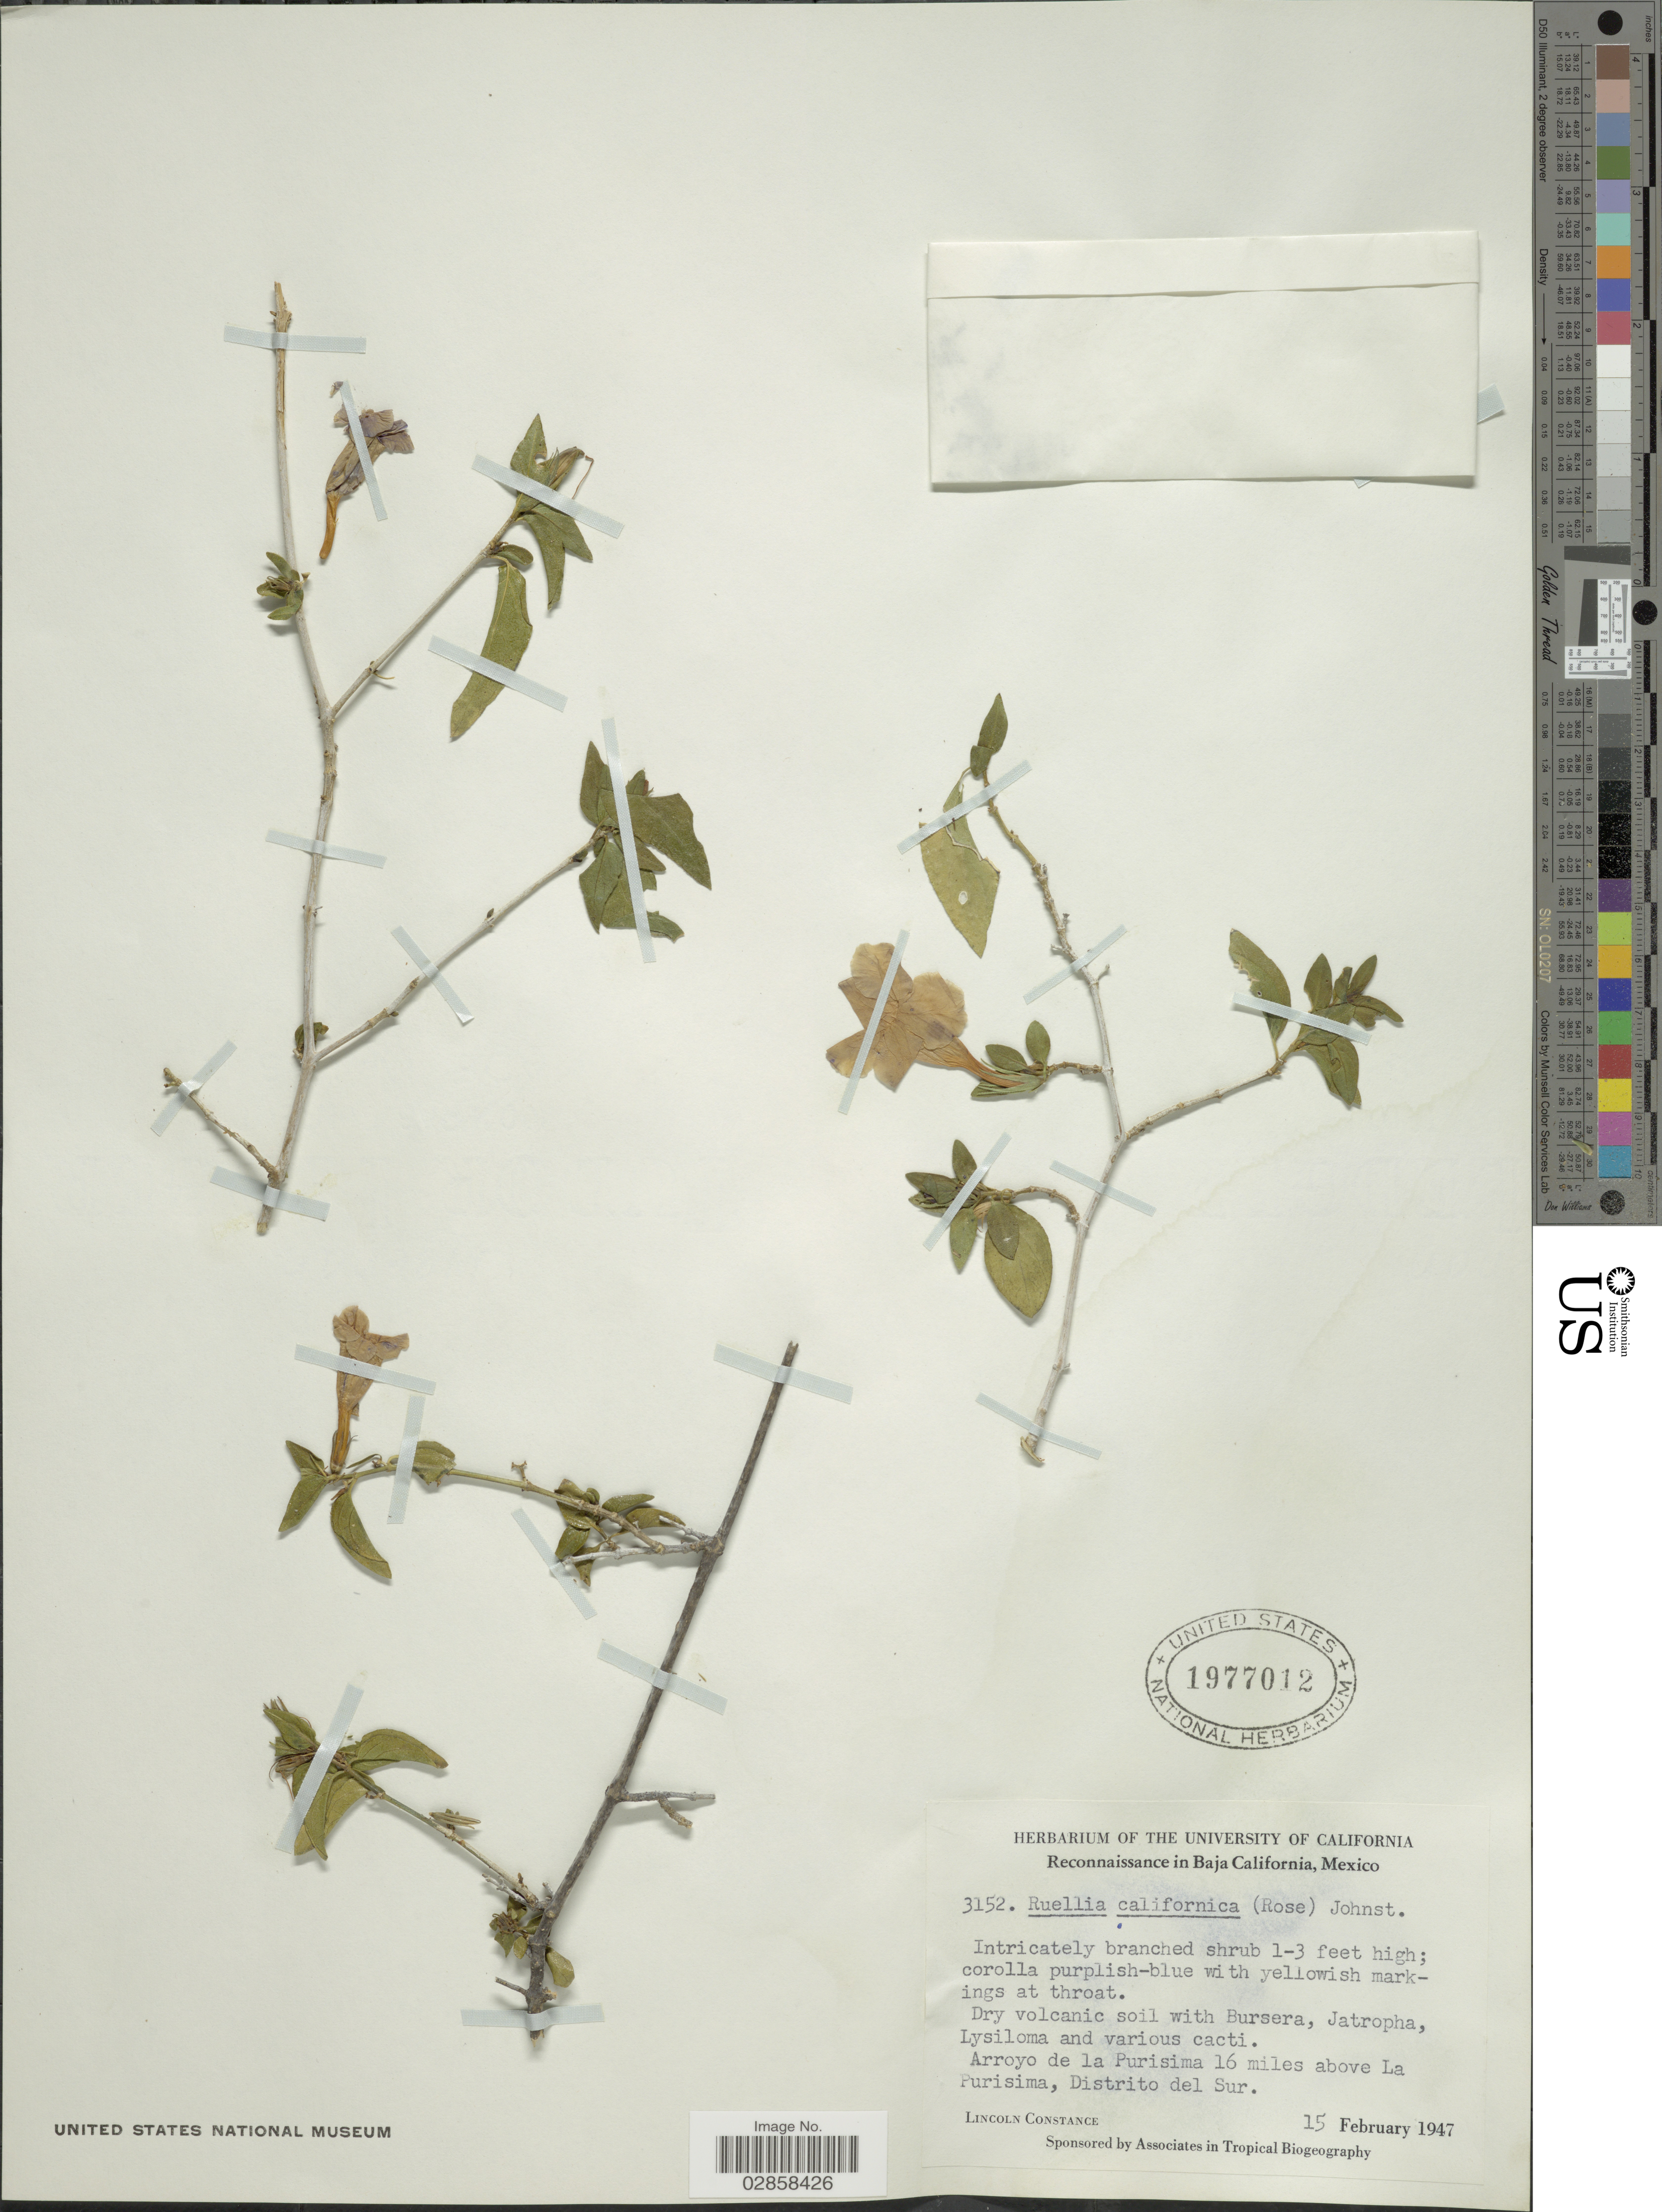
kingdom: Plantae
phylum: Tracheophyta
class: Magnoliopsida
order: Lamiales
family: Acanthaceae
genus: Ruellia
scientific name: Ruellia californica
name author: (Rose) I.M. Johnst.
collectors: L. Constance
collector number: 3152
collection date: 1947-02-15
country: Mexico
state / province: Baja California Sur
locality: Arroyo de la Purisima 16 miles above La Purisima, Distrito del Sur.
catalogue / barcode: US 1977012